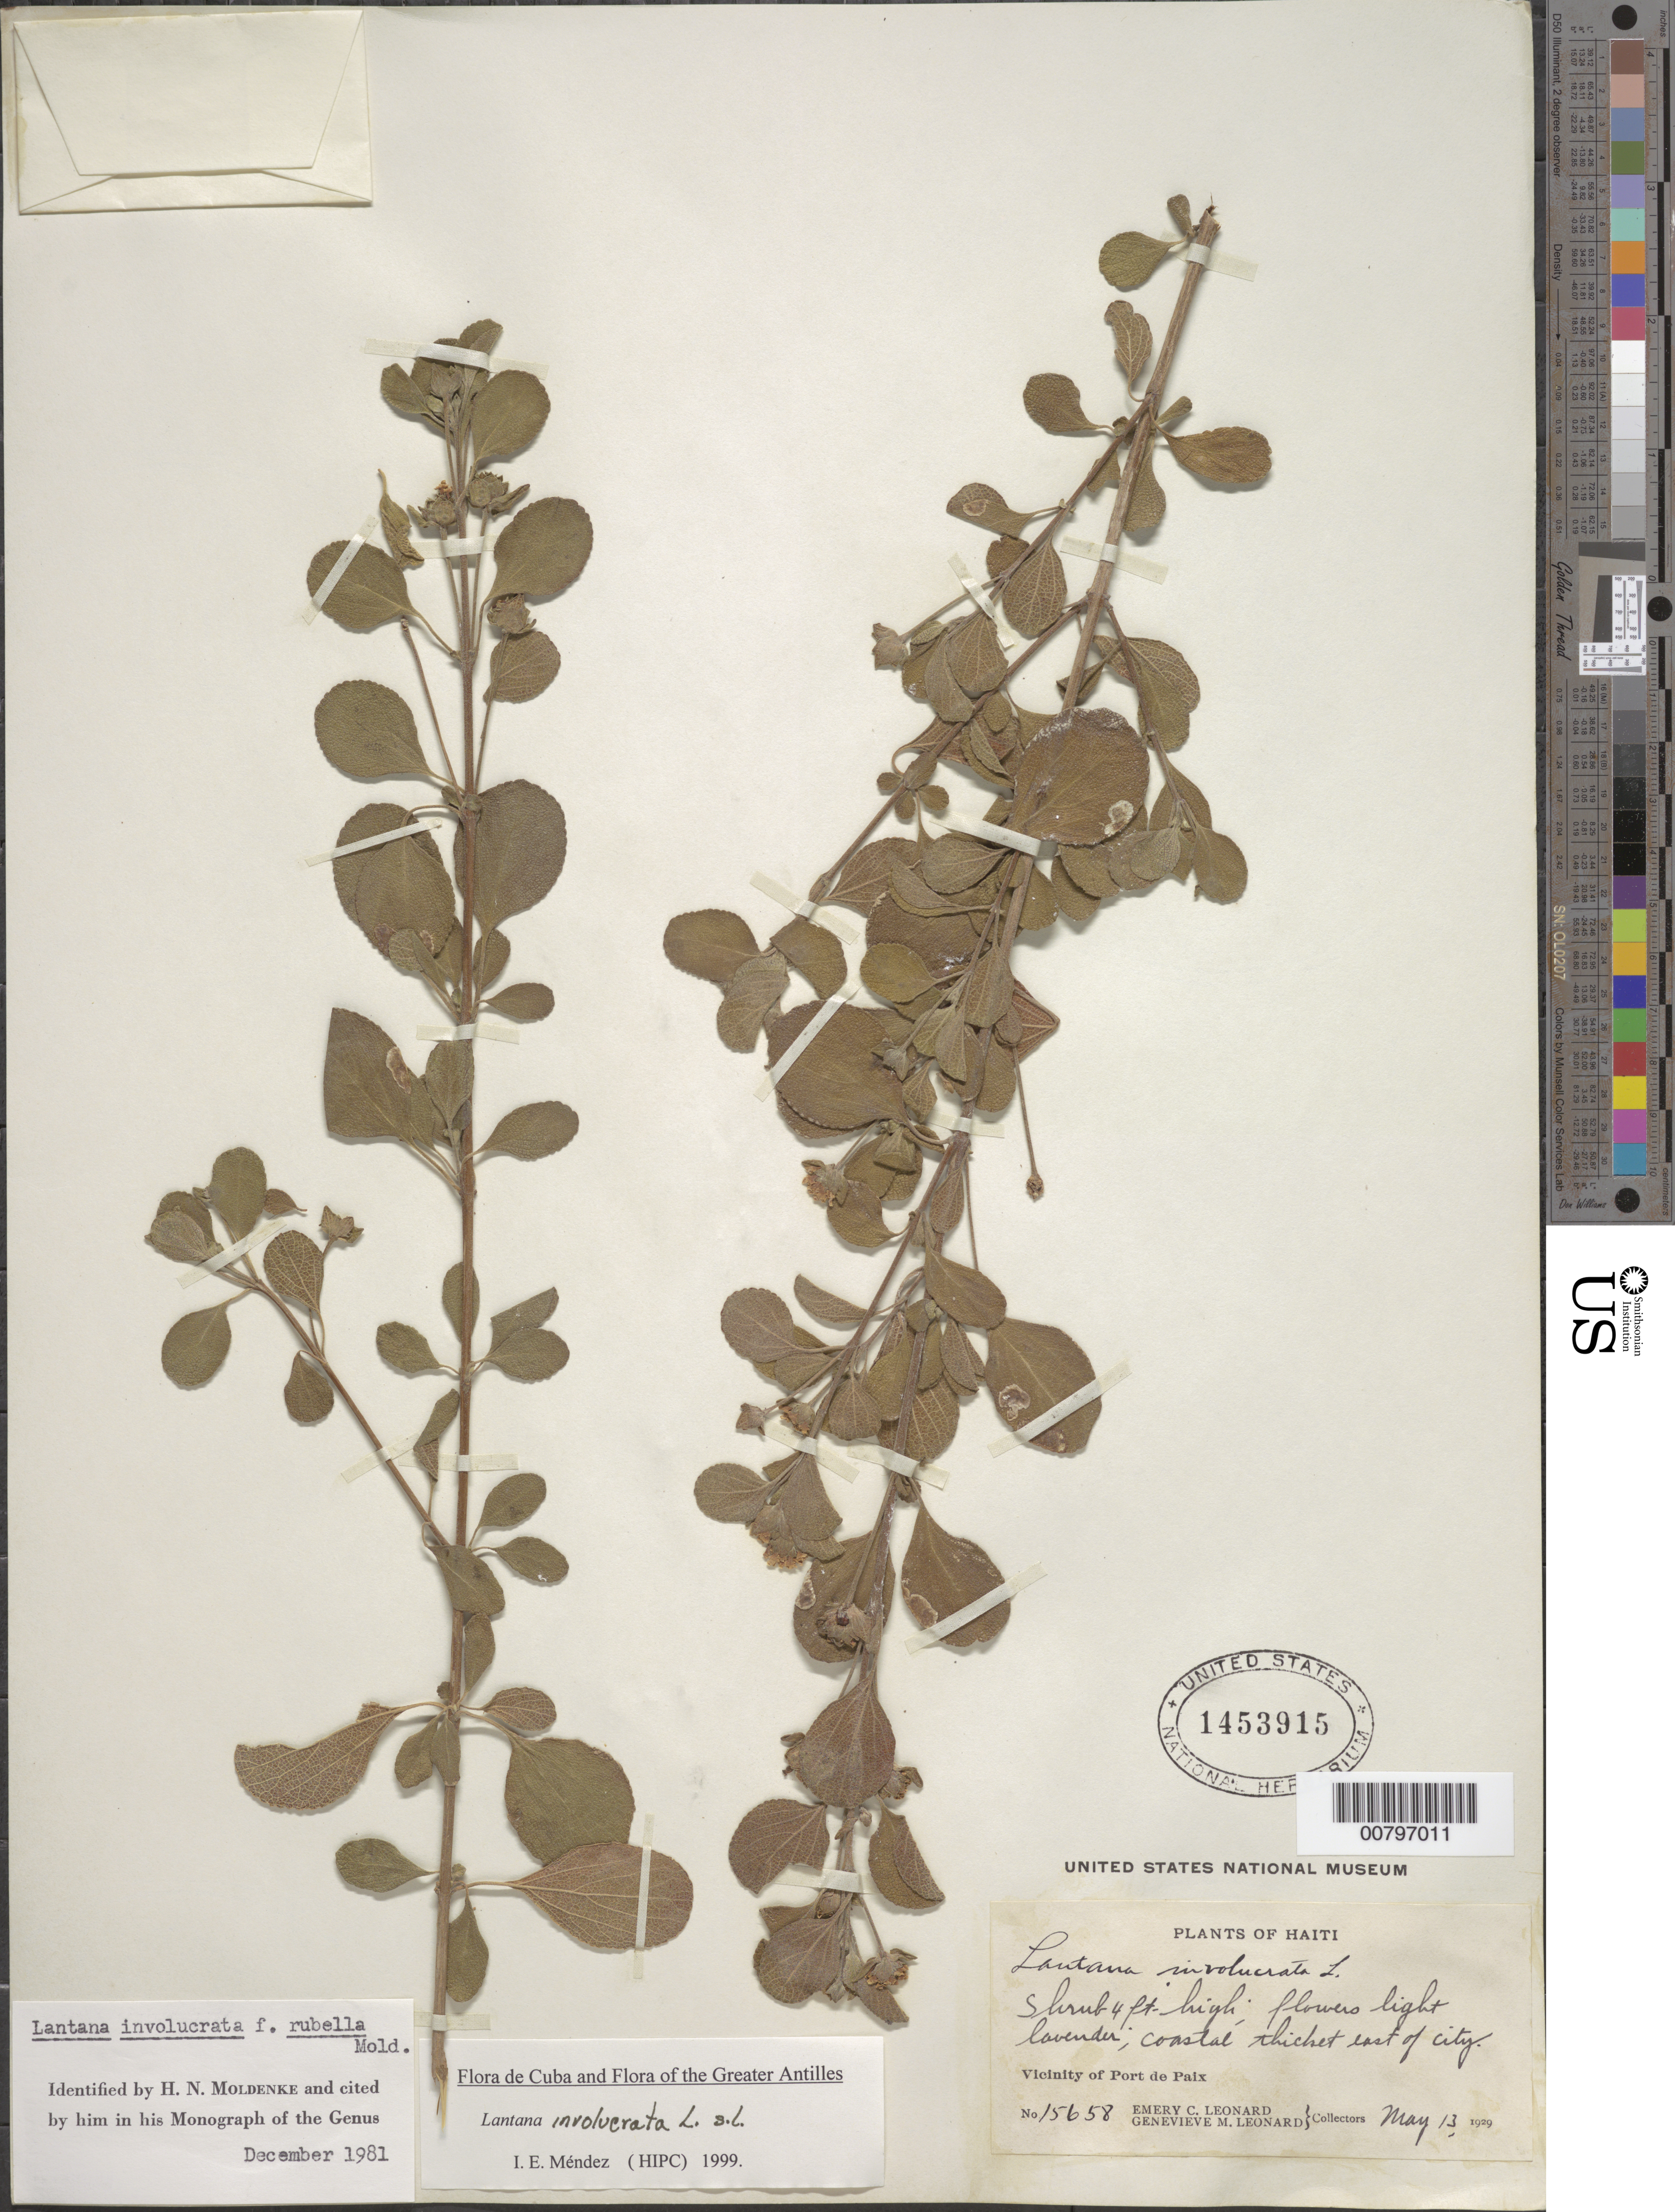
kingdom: Plantae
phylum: Tracheophyta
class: Magnoliopsida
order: Lamiales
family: Verbenaceae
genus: Lantana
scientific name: Lantana involucrata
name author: L.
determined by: Méndez, Isidro E., (HIPC)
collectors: E. C. Leonard & G. M. Leonard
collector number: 15658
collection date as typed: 13 May 1929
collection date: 1929-05-13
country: Haiti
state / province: Nord-Ouest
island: Hispaniola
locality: E of Port de Paix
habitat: Coastal thicket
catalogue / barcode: US 1453915